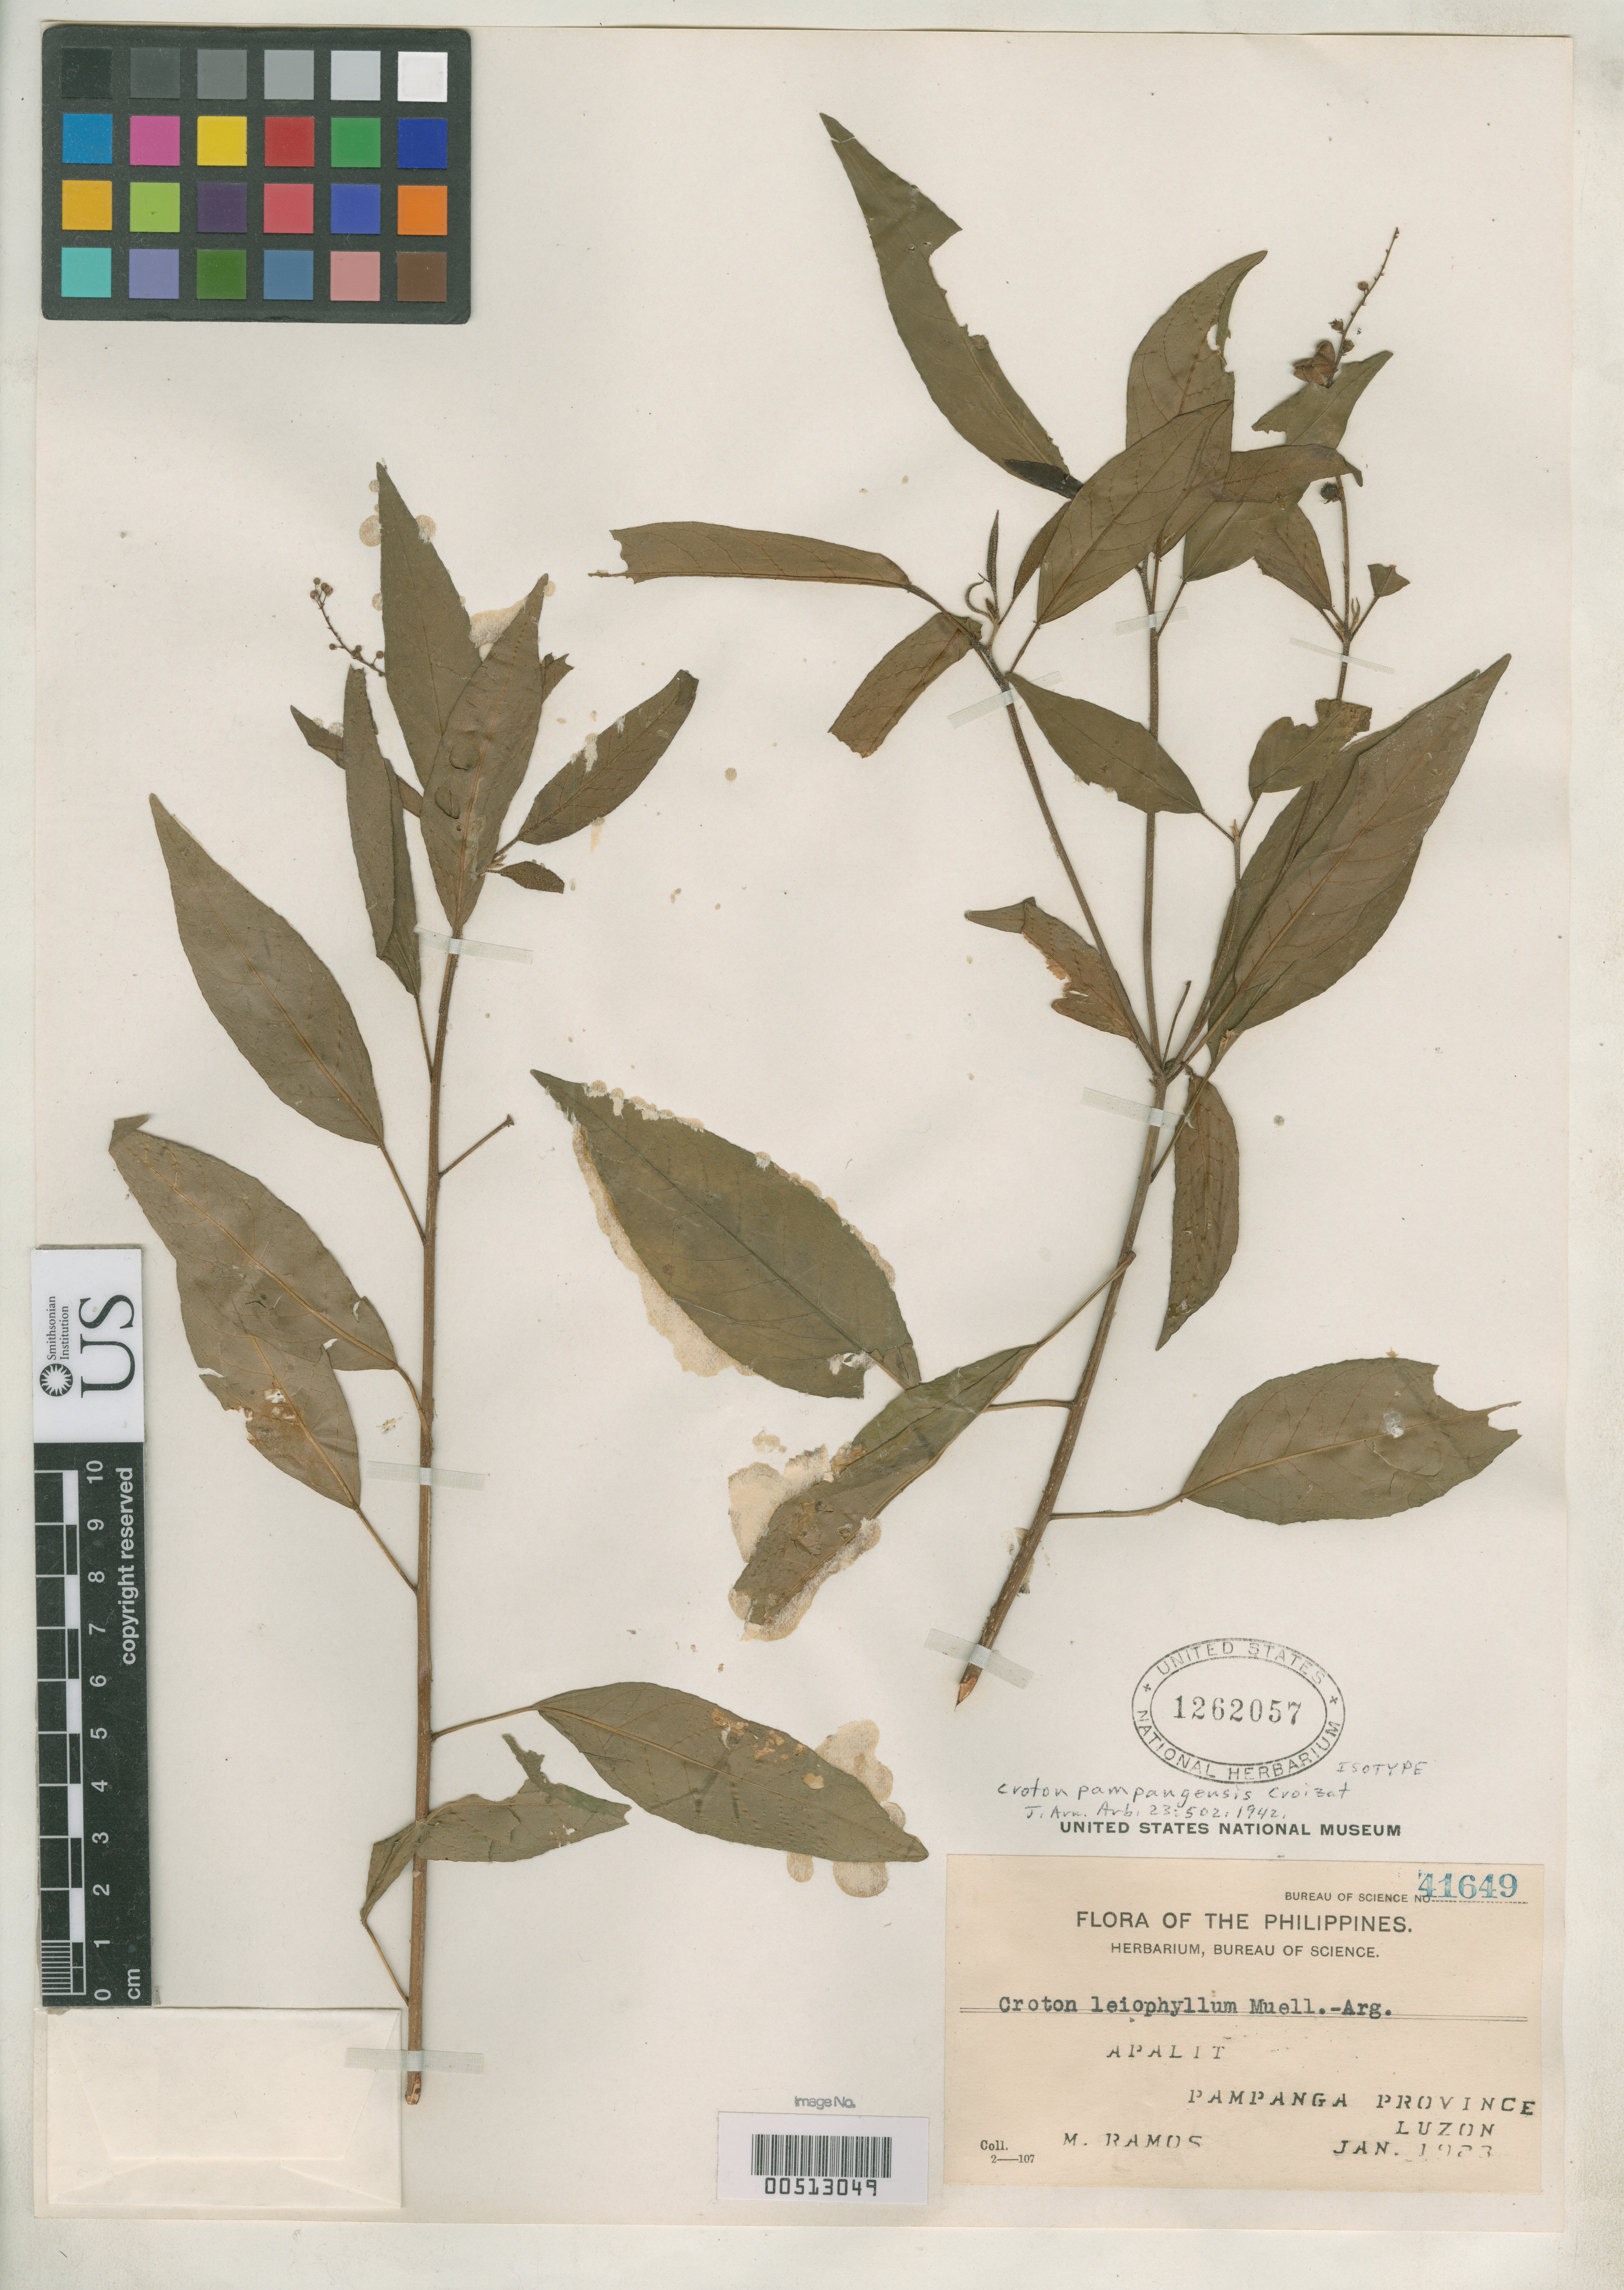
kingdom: Plantae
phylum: Tracheophyta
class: Magnoliopsida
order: Malpighiales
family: Euphorbiaceae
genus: Croton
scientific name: Croton pampangensis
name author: Croizat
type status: Isotype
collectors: M. Ramos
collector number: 41649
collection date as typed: Jan 1923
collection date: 1923-01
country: Philippines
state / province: Central Luzon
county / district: Pampanga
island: Luzon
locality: Apalit.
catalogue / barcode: US 1262057